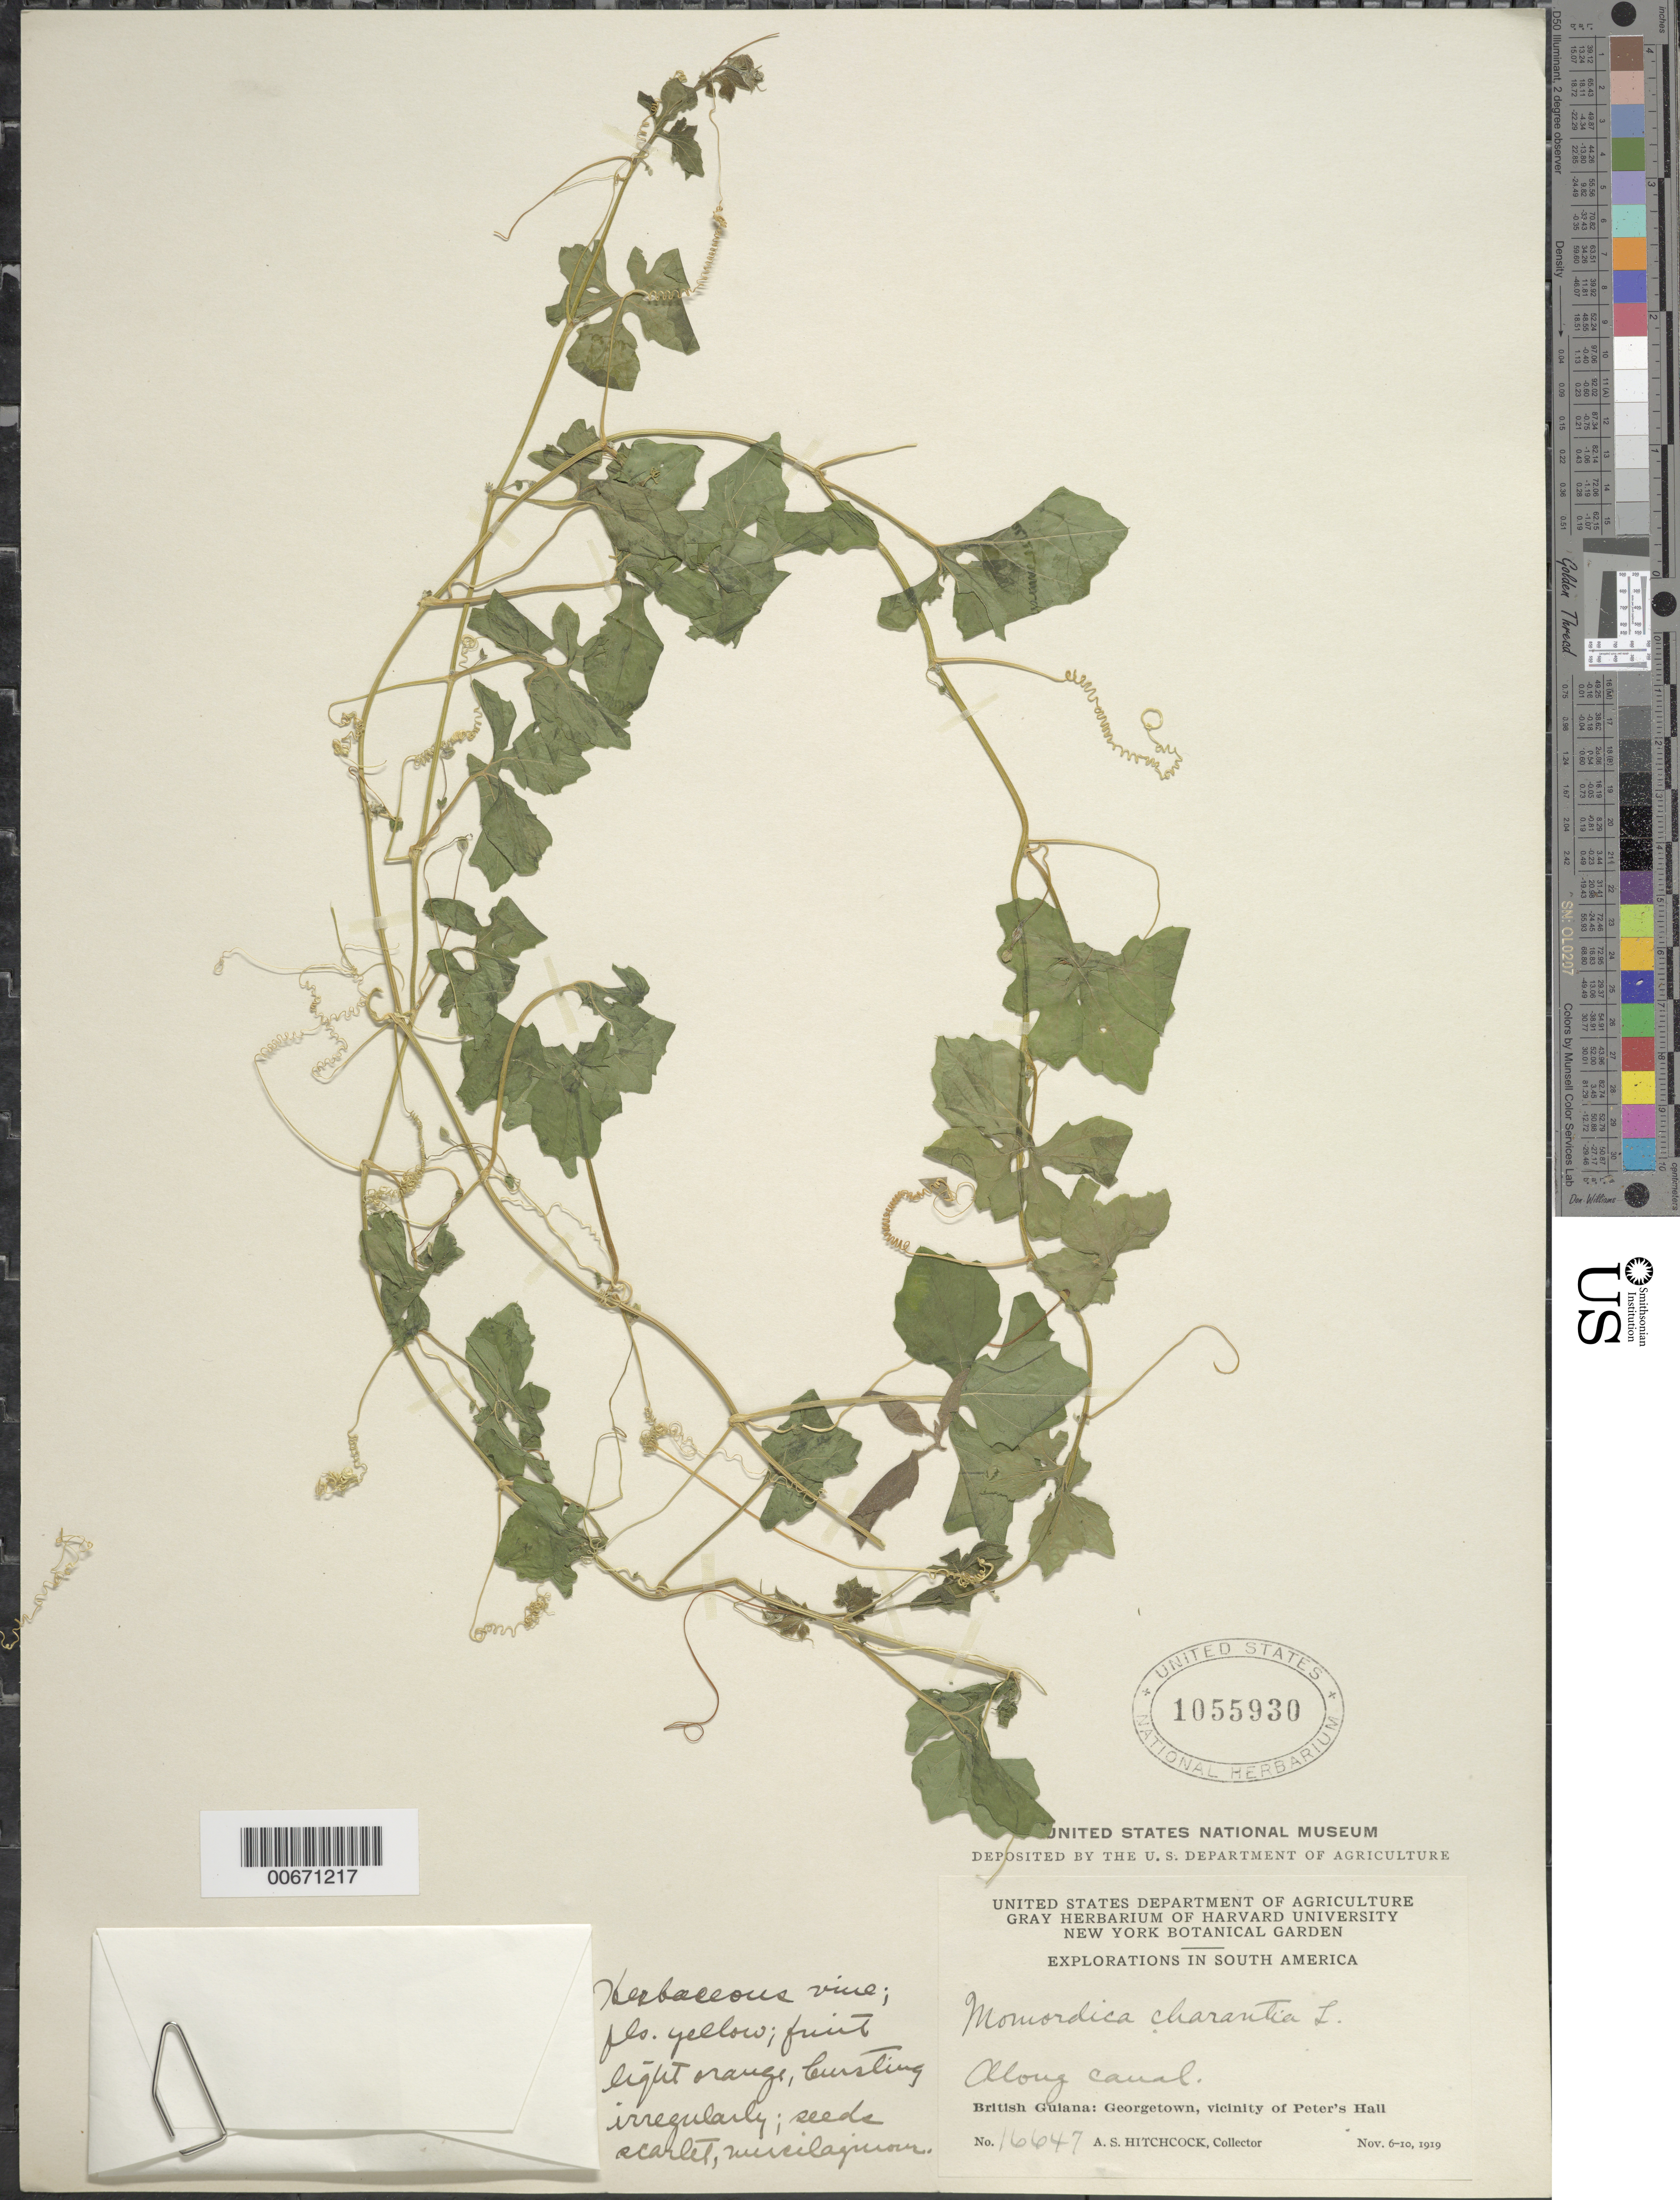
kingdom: Plantae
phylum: Tracheophyta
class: Magnoliopsida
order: Cucurbitales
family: Cucurbitaceae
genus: Momordica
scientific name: Momordica charantia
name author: L.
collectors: A. S. Hitchcock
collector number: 16647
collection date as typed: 6-Nov-19 to 10-Nov-19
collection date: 1919-11-06/1919-11-10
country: Guyana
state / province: Demerara-Mahaica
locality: Georgetown, vic. of Peter's Hall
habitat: Along canal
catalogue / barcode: US 1055930